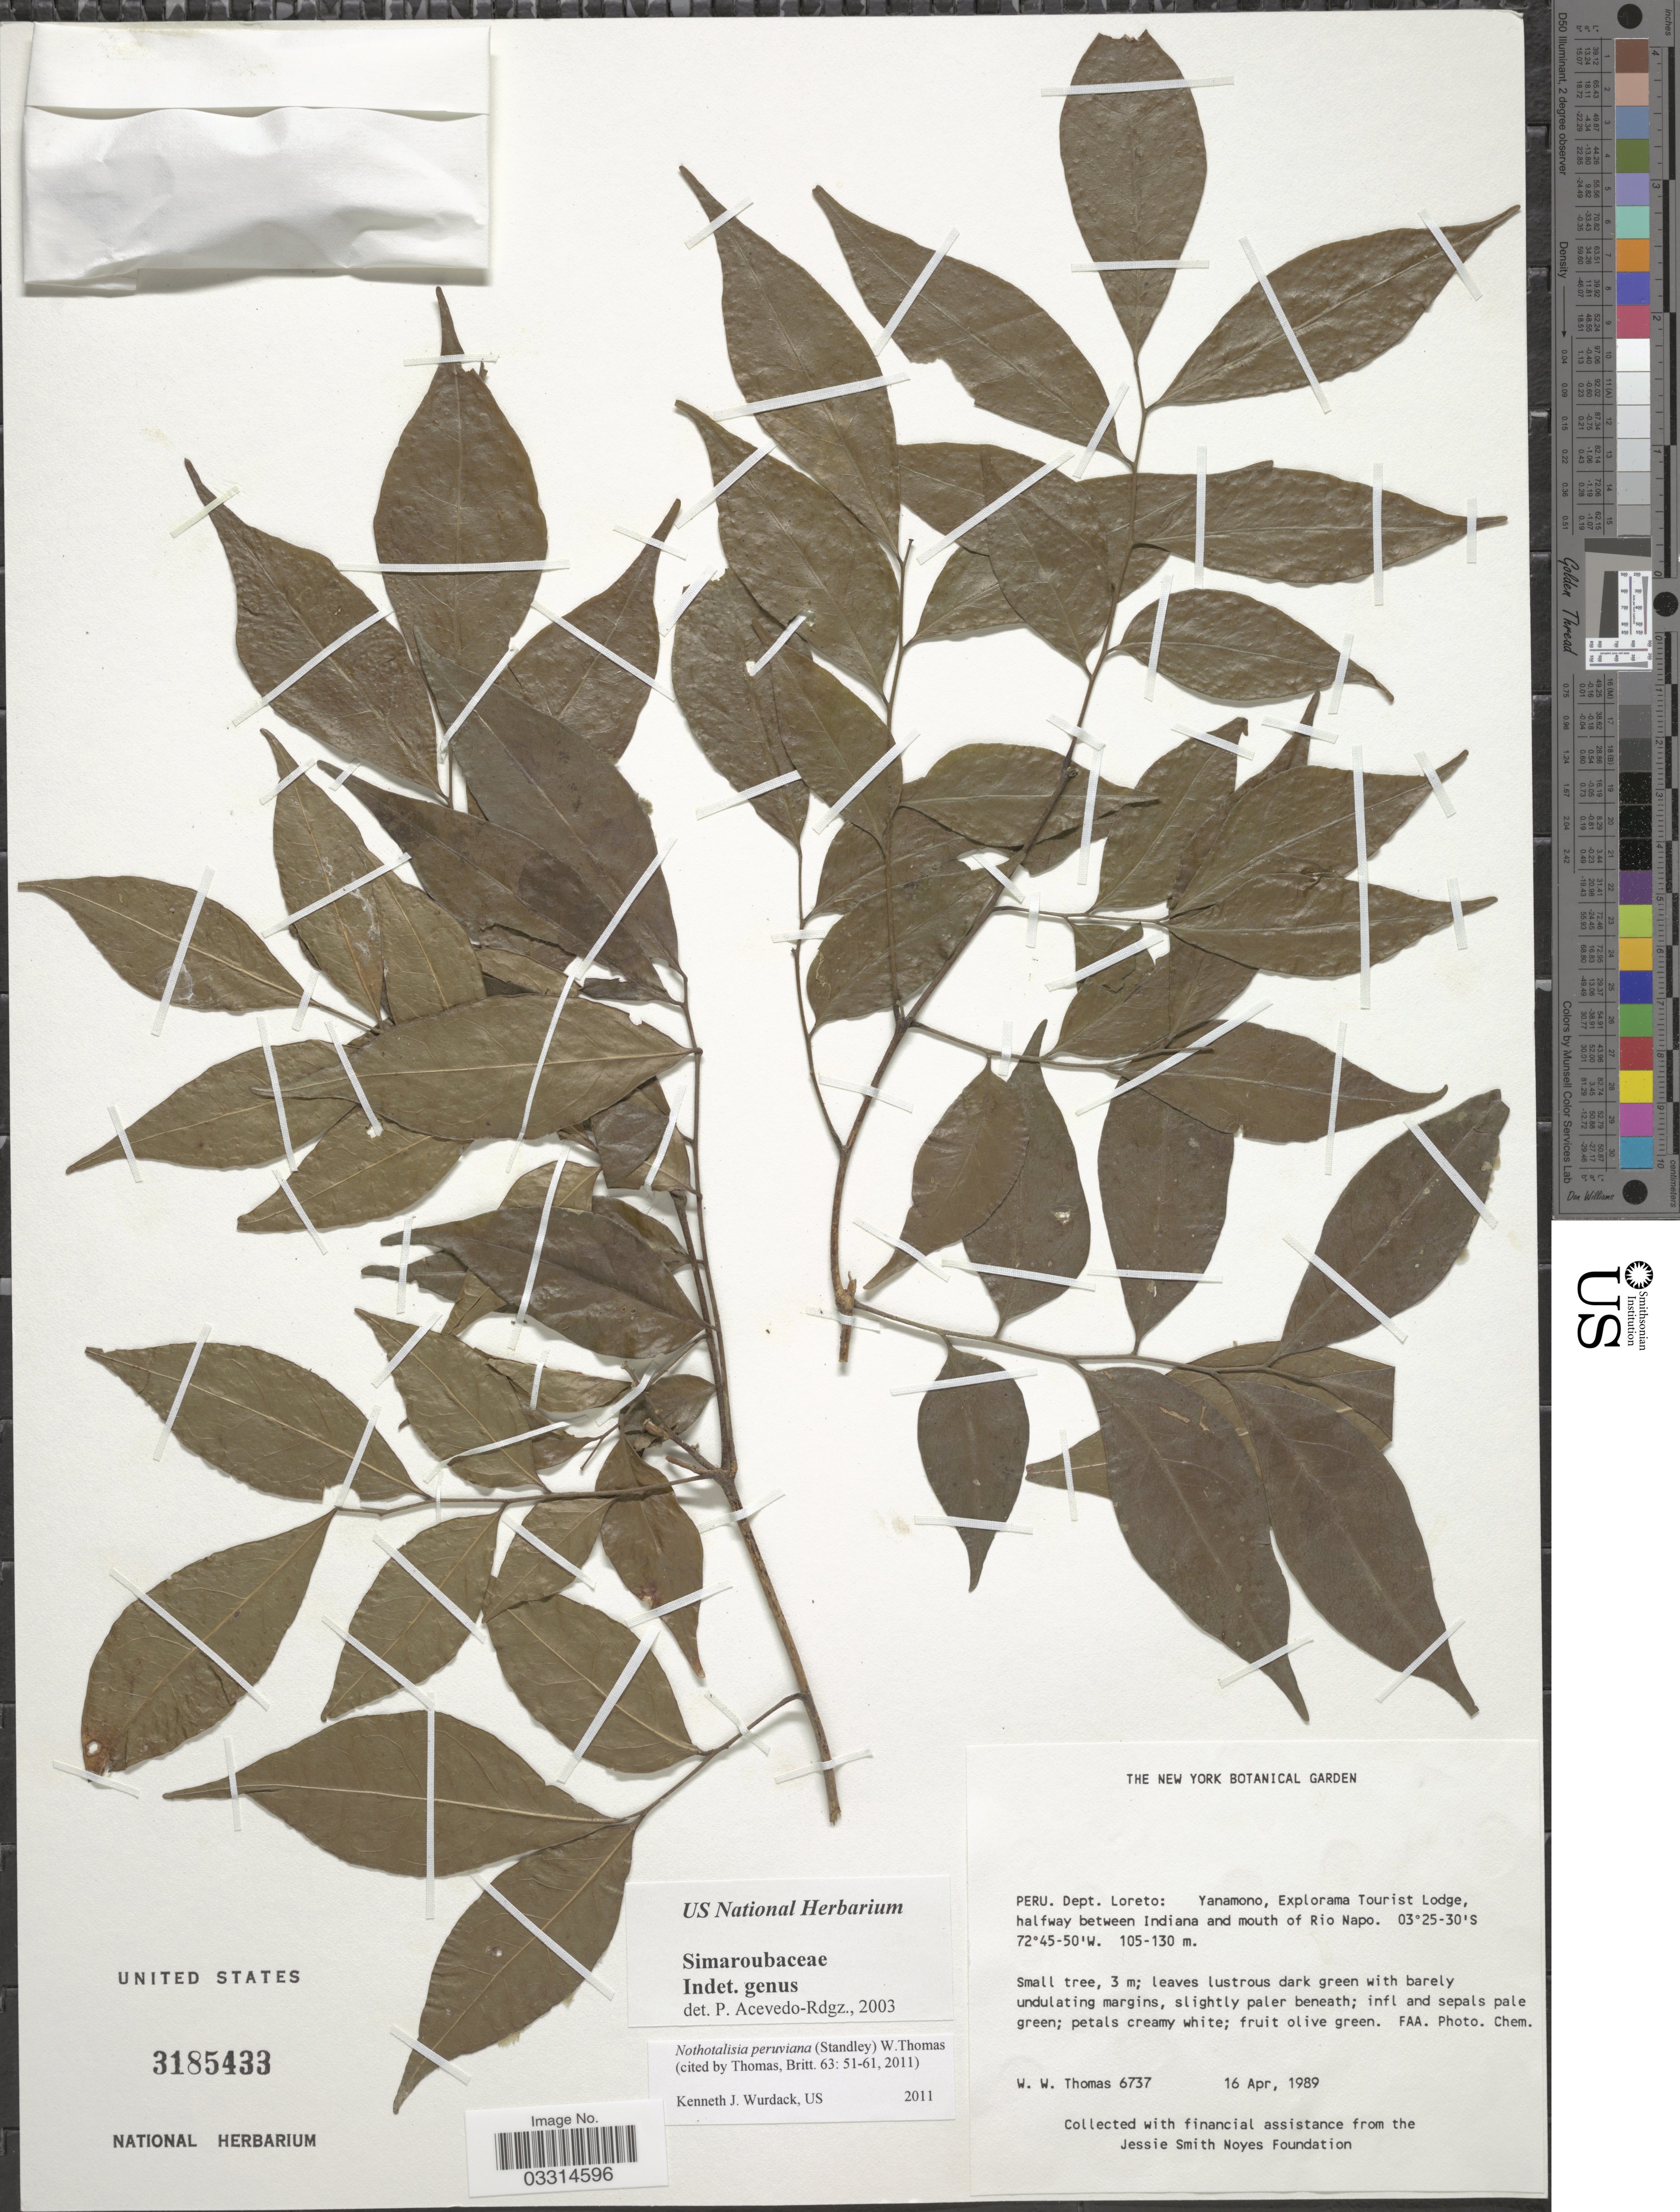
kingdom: Plantae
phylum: Tracheophyta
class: Magnoliopsida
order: Picramniales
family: Picramniaceae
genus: Nothotalisia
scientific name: Nothotalisia peruviana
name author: (Standl.) W.W. Thomas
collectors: W. Thomas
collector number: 6737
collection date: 1989-04-16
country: Peru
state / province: Loreto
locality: Dept. Loreto: Yanamono, Explorama Tourist Lodge, halfway between Indiana and mouth Rio Napo.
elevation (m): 105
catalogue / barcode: US 3185433